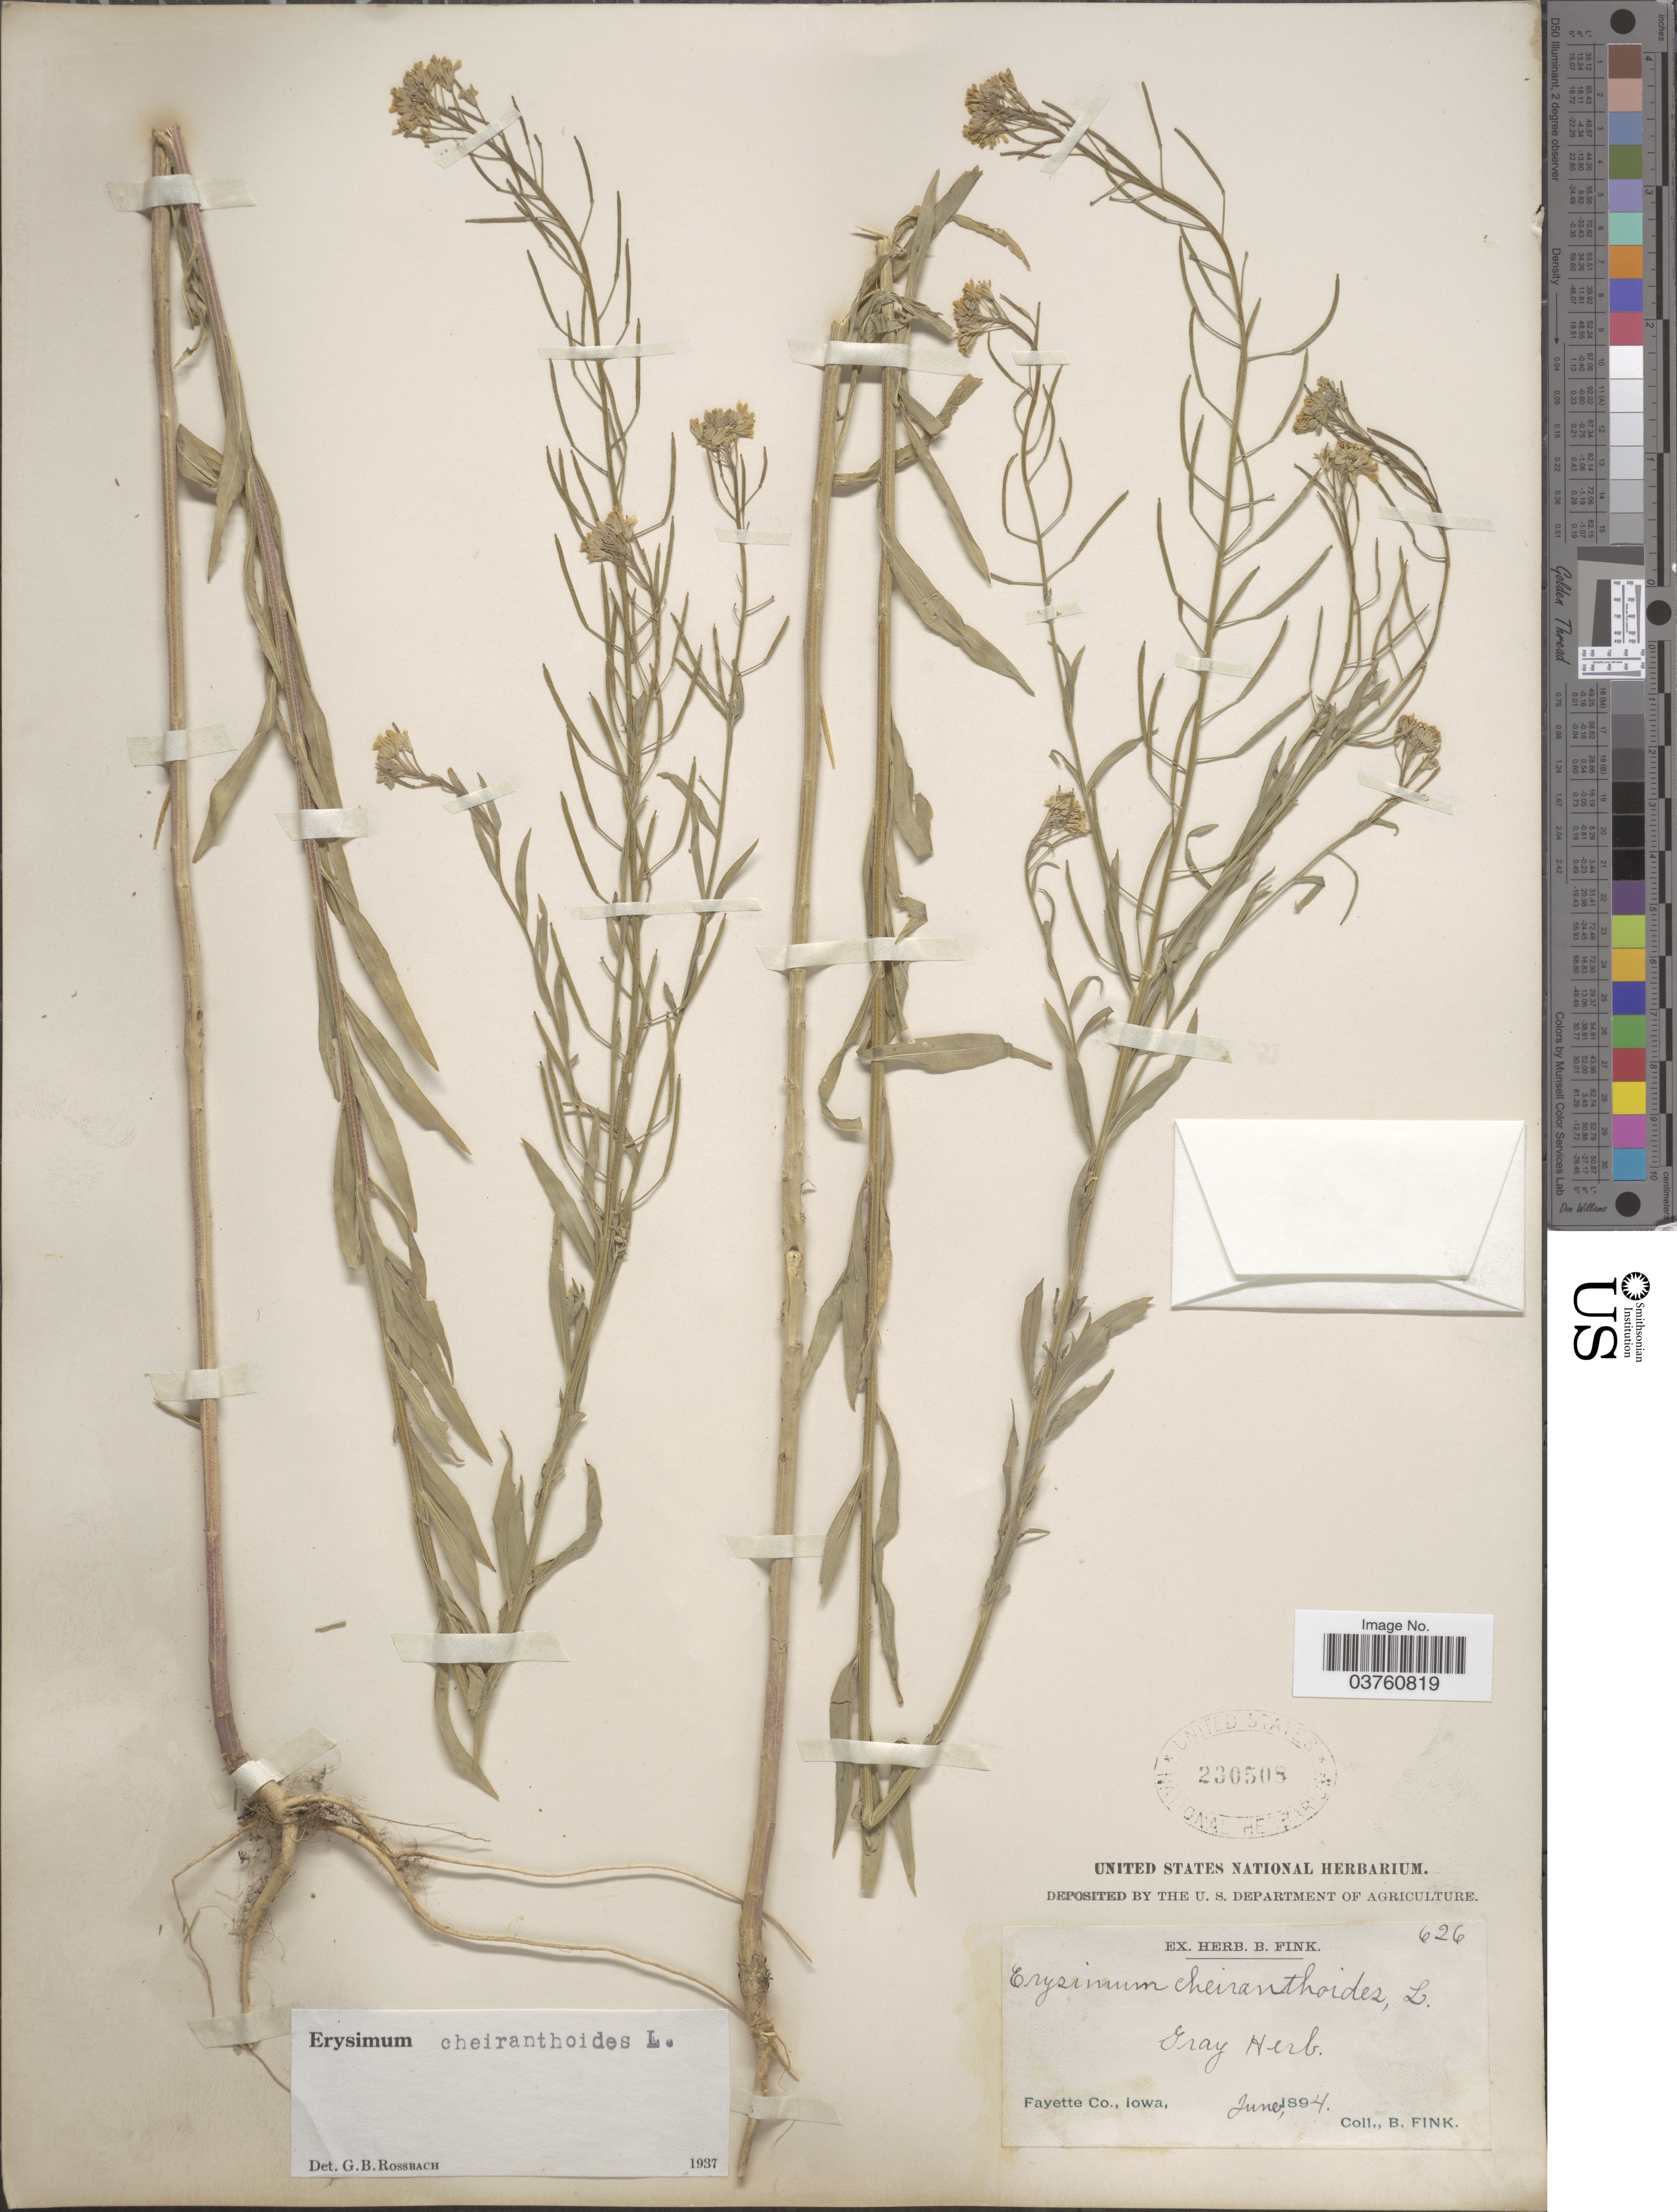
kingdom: Plantae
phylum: Tracheophyta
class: Magnoliopsida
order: Brassicales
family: Brassicaceae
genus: Erysimum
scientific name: Erysimum cheiranthoides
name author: L.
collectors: B. Fink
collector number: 626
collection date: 1894-06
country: United States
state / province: Iowa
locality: Fayette Co.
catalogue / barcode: US 230508